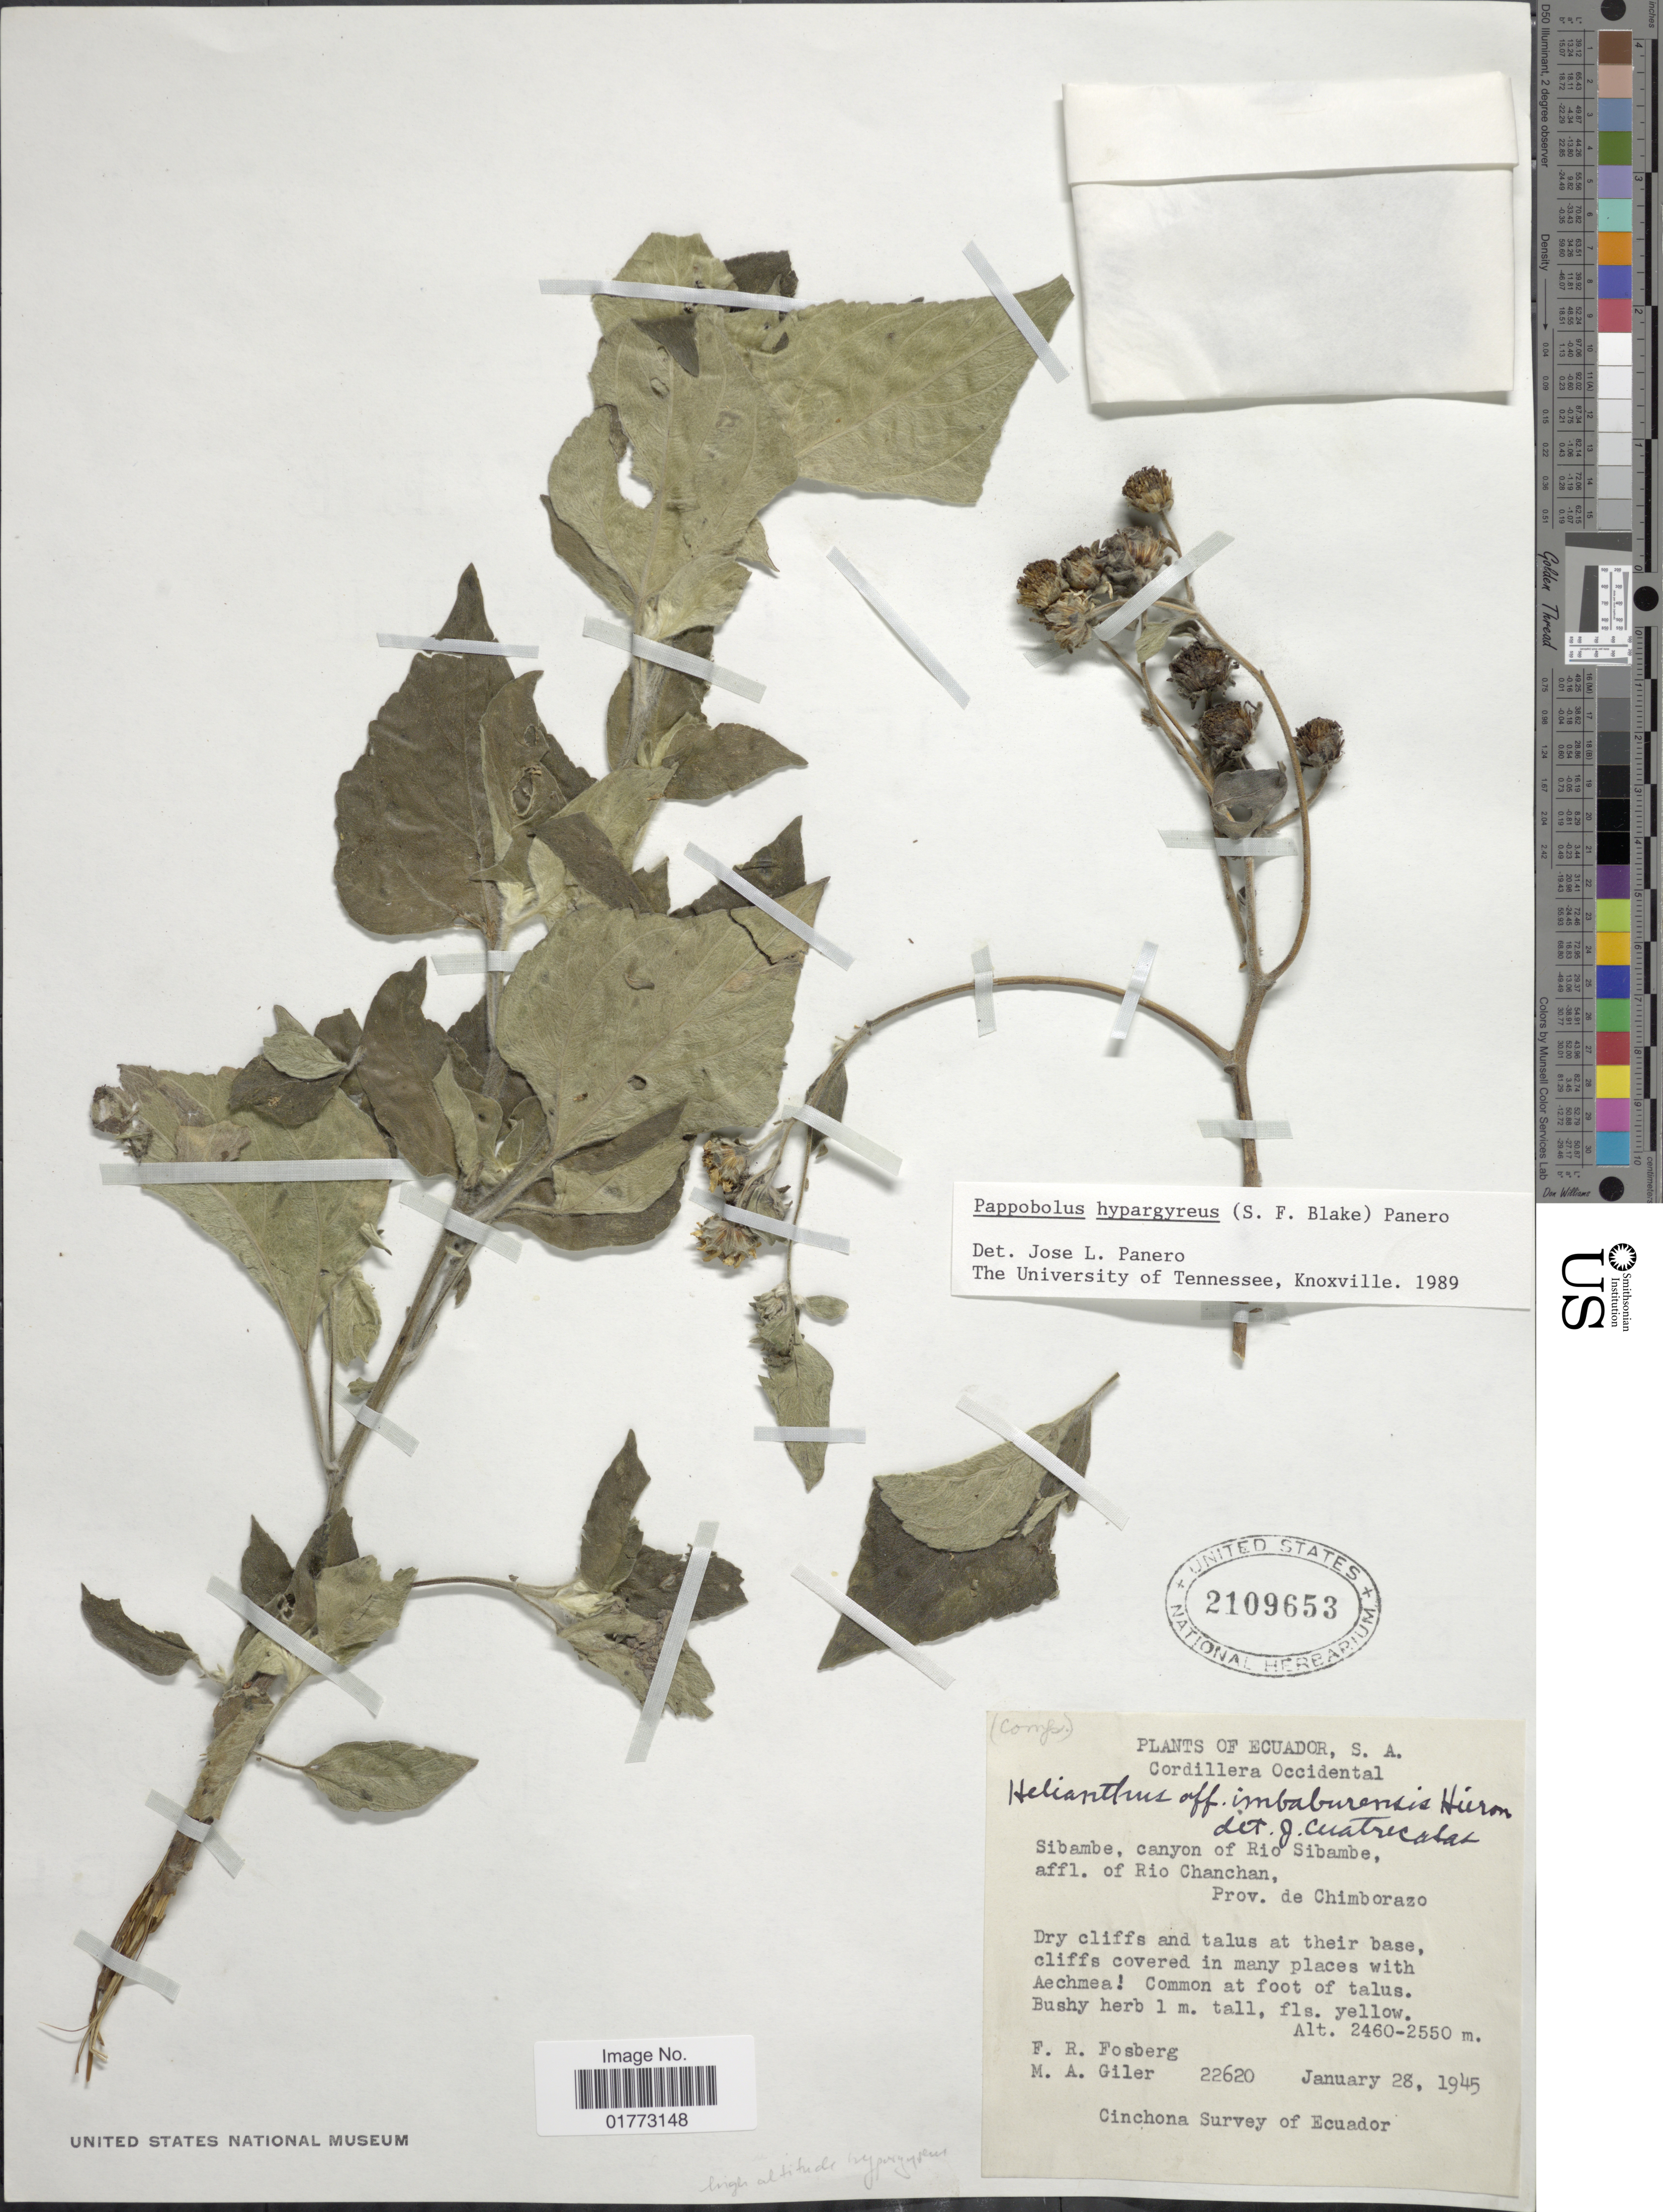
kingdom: Plantae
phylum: Tracheophyta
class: Magnoliopsida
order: Asterales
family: Asteraceae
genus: Pappobolus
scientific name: Pappobolus hypargyreus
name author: (S.F. Blake) Panero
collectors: F. R. Fosberg & M. Giler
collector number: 22620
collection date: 1945-01-28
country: Ecuador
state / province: Chimborazo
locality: Cordillera Occidental, Sibambe, canyon of Rio Sibambe, affl. of Rio Chanchan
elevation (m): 2460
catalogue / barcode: US 2109653